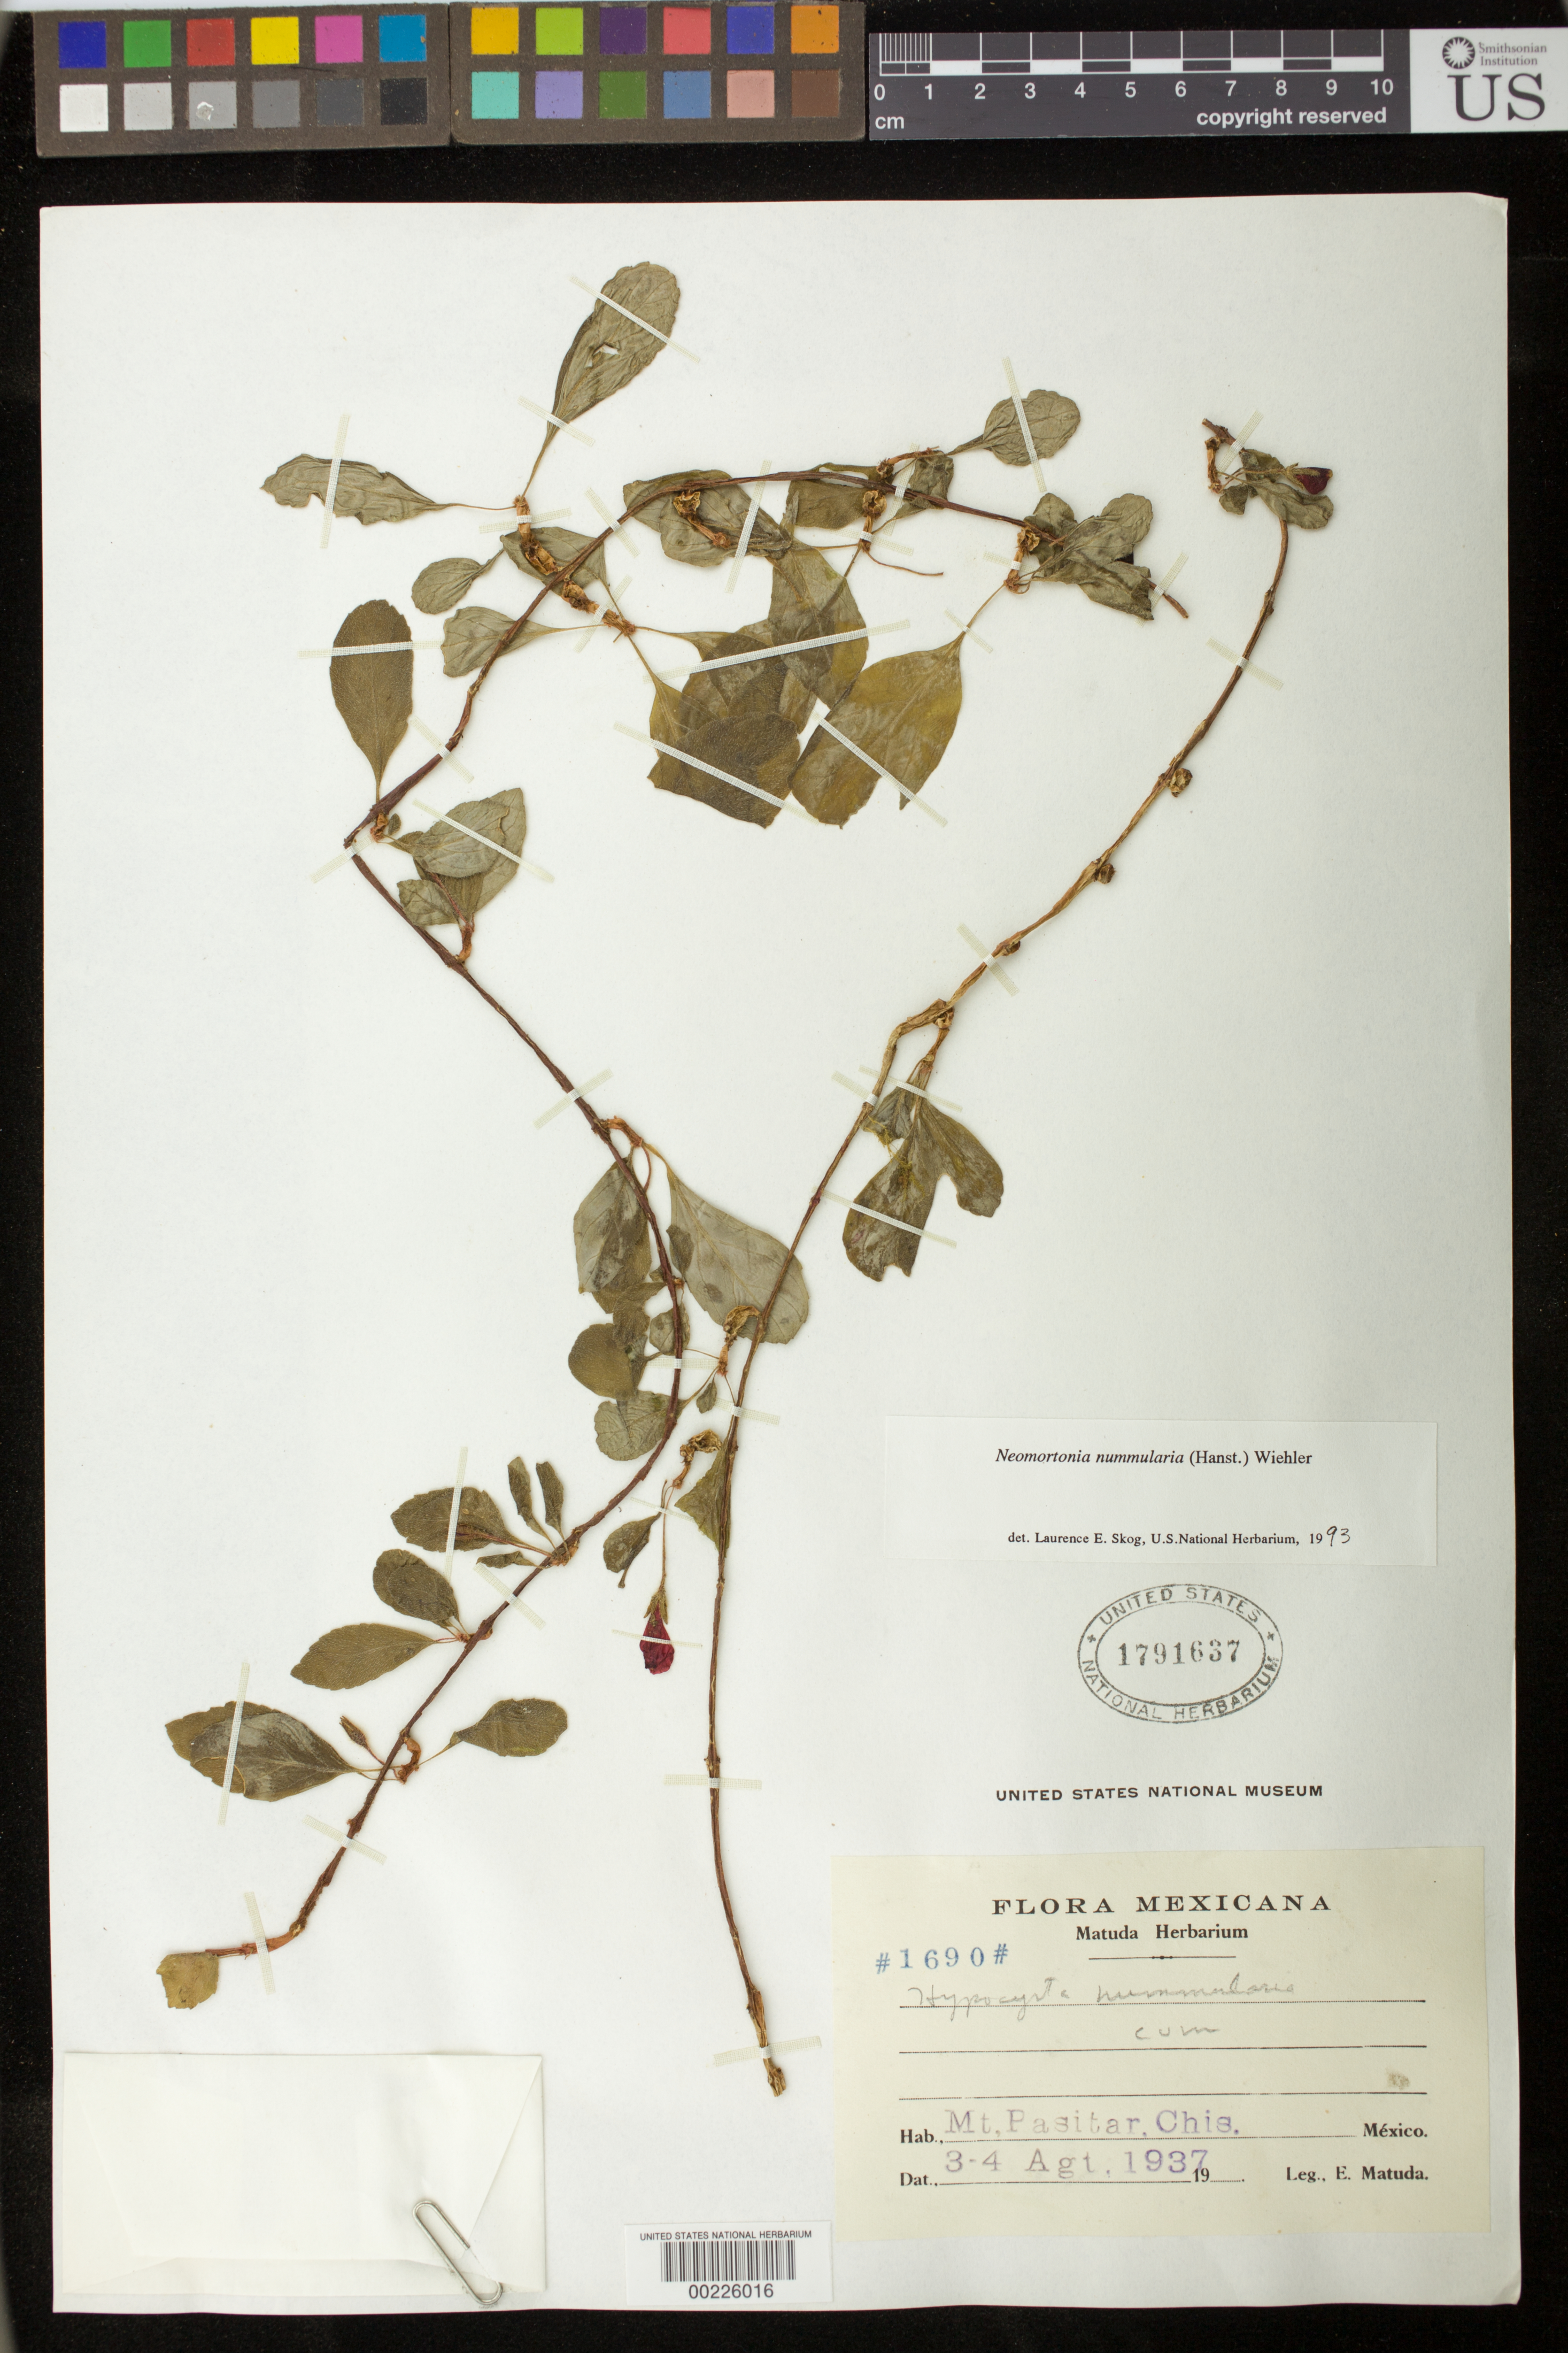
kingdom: Plantae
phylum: Tracheophyta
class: Magnoliopsida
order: Lamiales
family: Gesneriaceae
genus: Pachycaulos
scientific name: Pachycaulos nummularia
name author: (Hanst.) J.L. Clark & J.F. Sm.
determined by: Skog, Laurence E.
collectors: E. Matuda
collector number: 1690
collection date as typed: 3-4 Aug 1937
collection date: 1937-08-03/1937-08-04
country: Mexico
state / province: Chiapas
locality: Mt Pasitar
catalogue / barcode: US 1791637